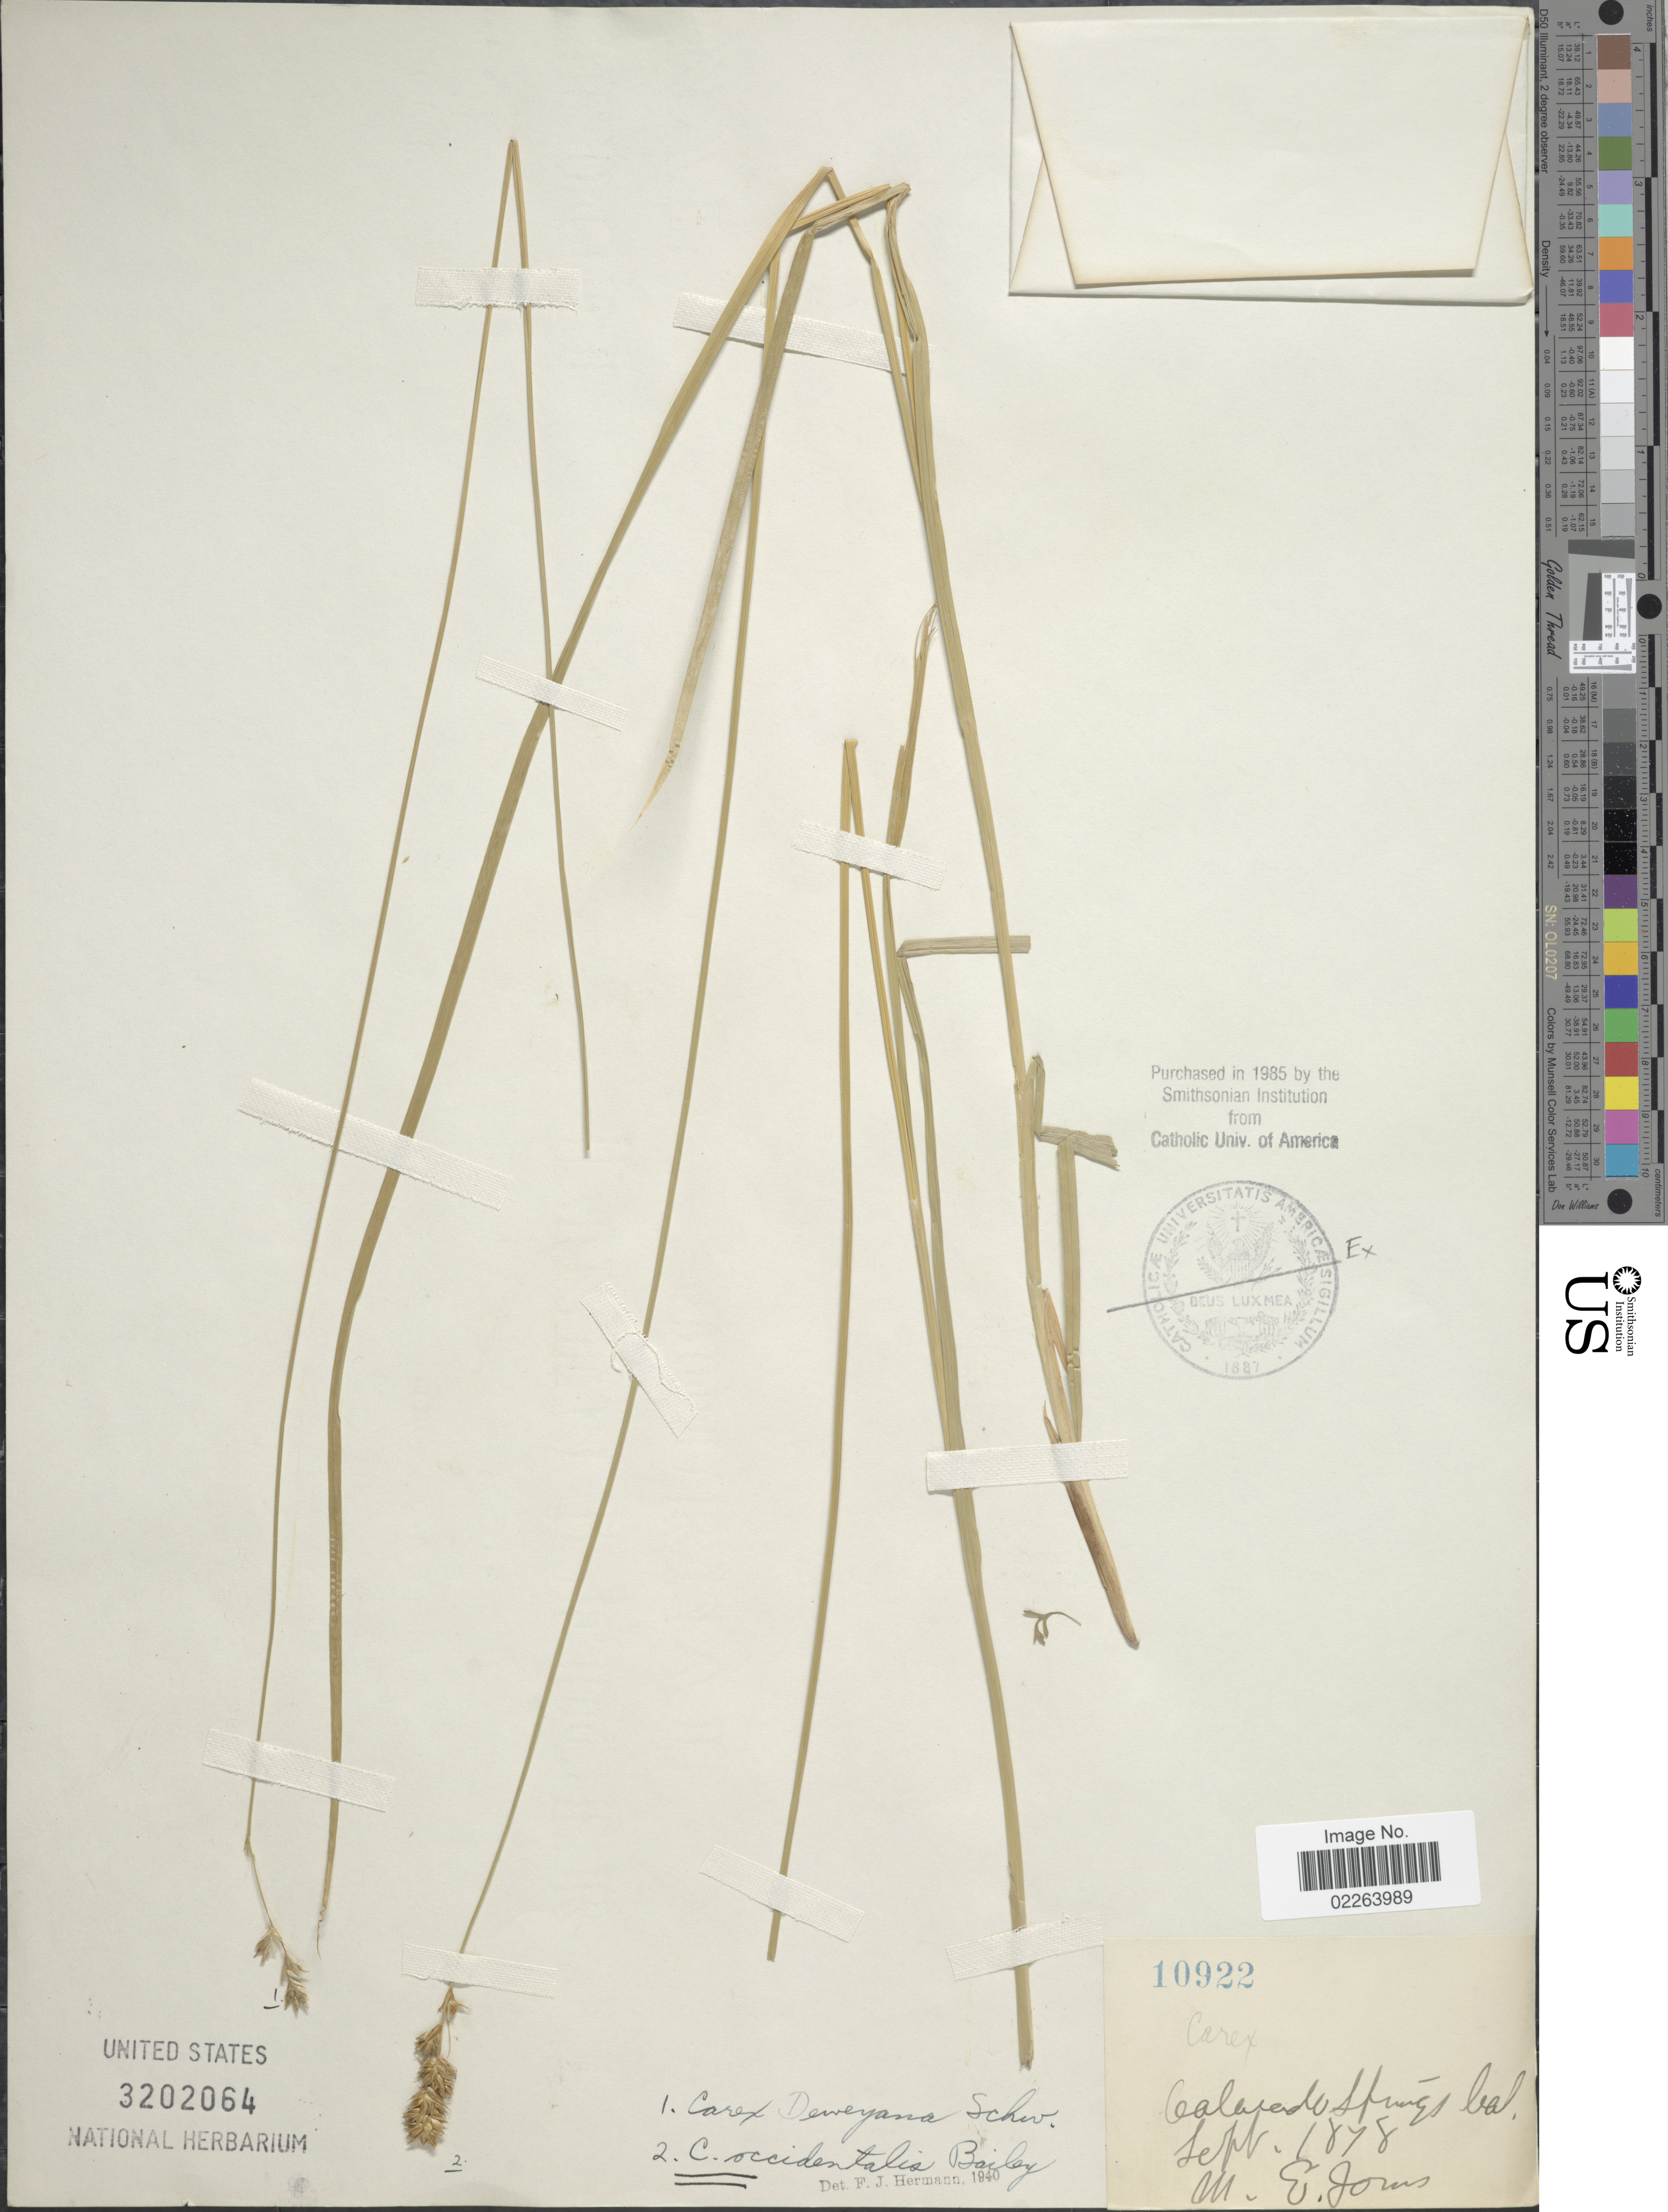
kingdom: Plantae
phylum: Tracheophyta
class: Liliopsida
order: Poales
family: Cyperaceae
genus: Carex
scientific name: Carex deweyana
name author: Schwein.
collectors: M. E. Jones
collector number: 10922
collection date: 1878-09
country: United States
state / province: Colorado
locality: Colorado Springs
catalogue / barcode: US 3202064